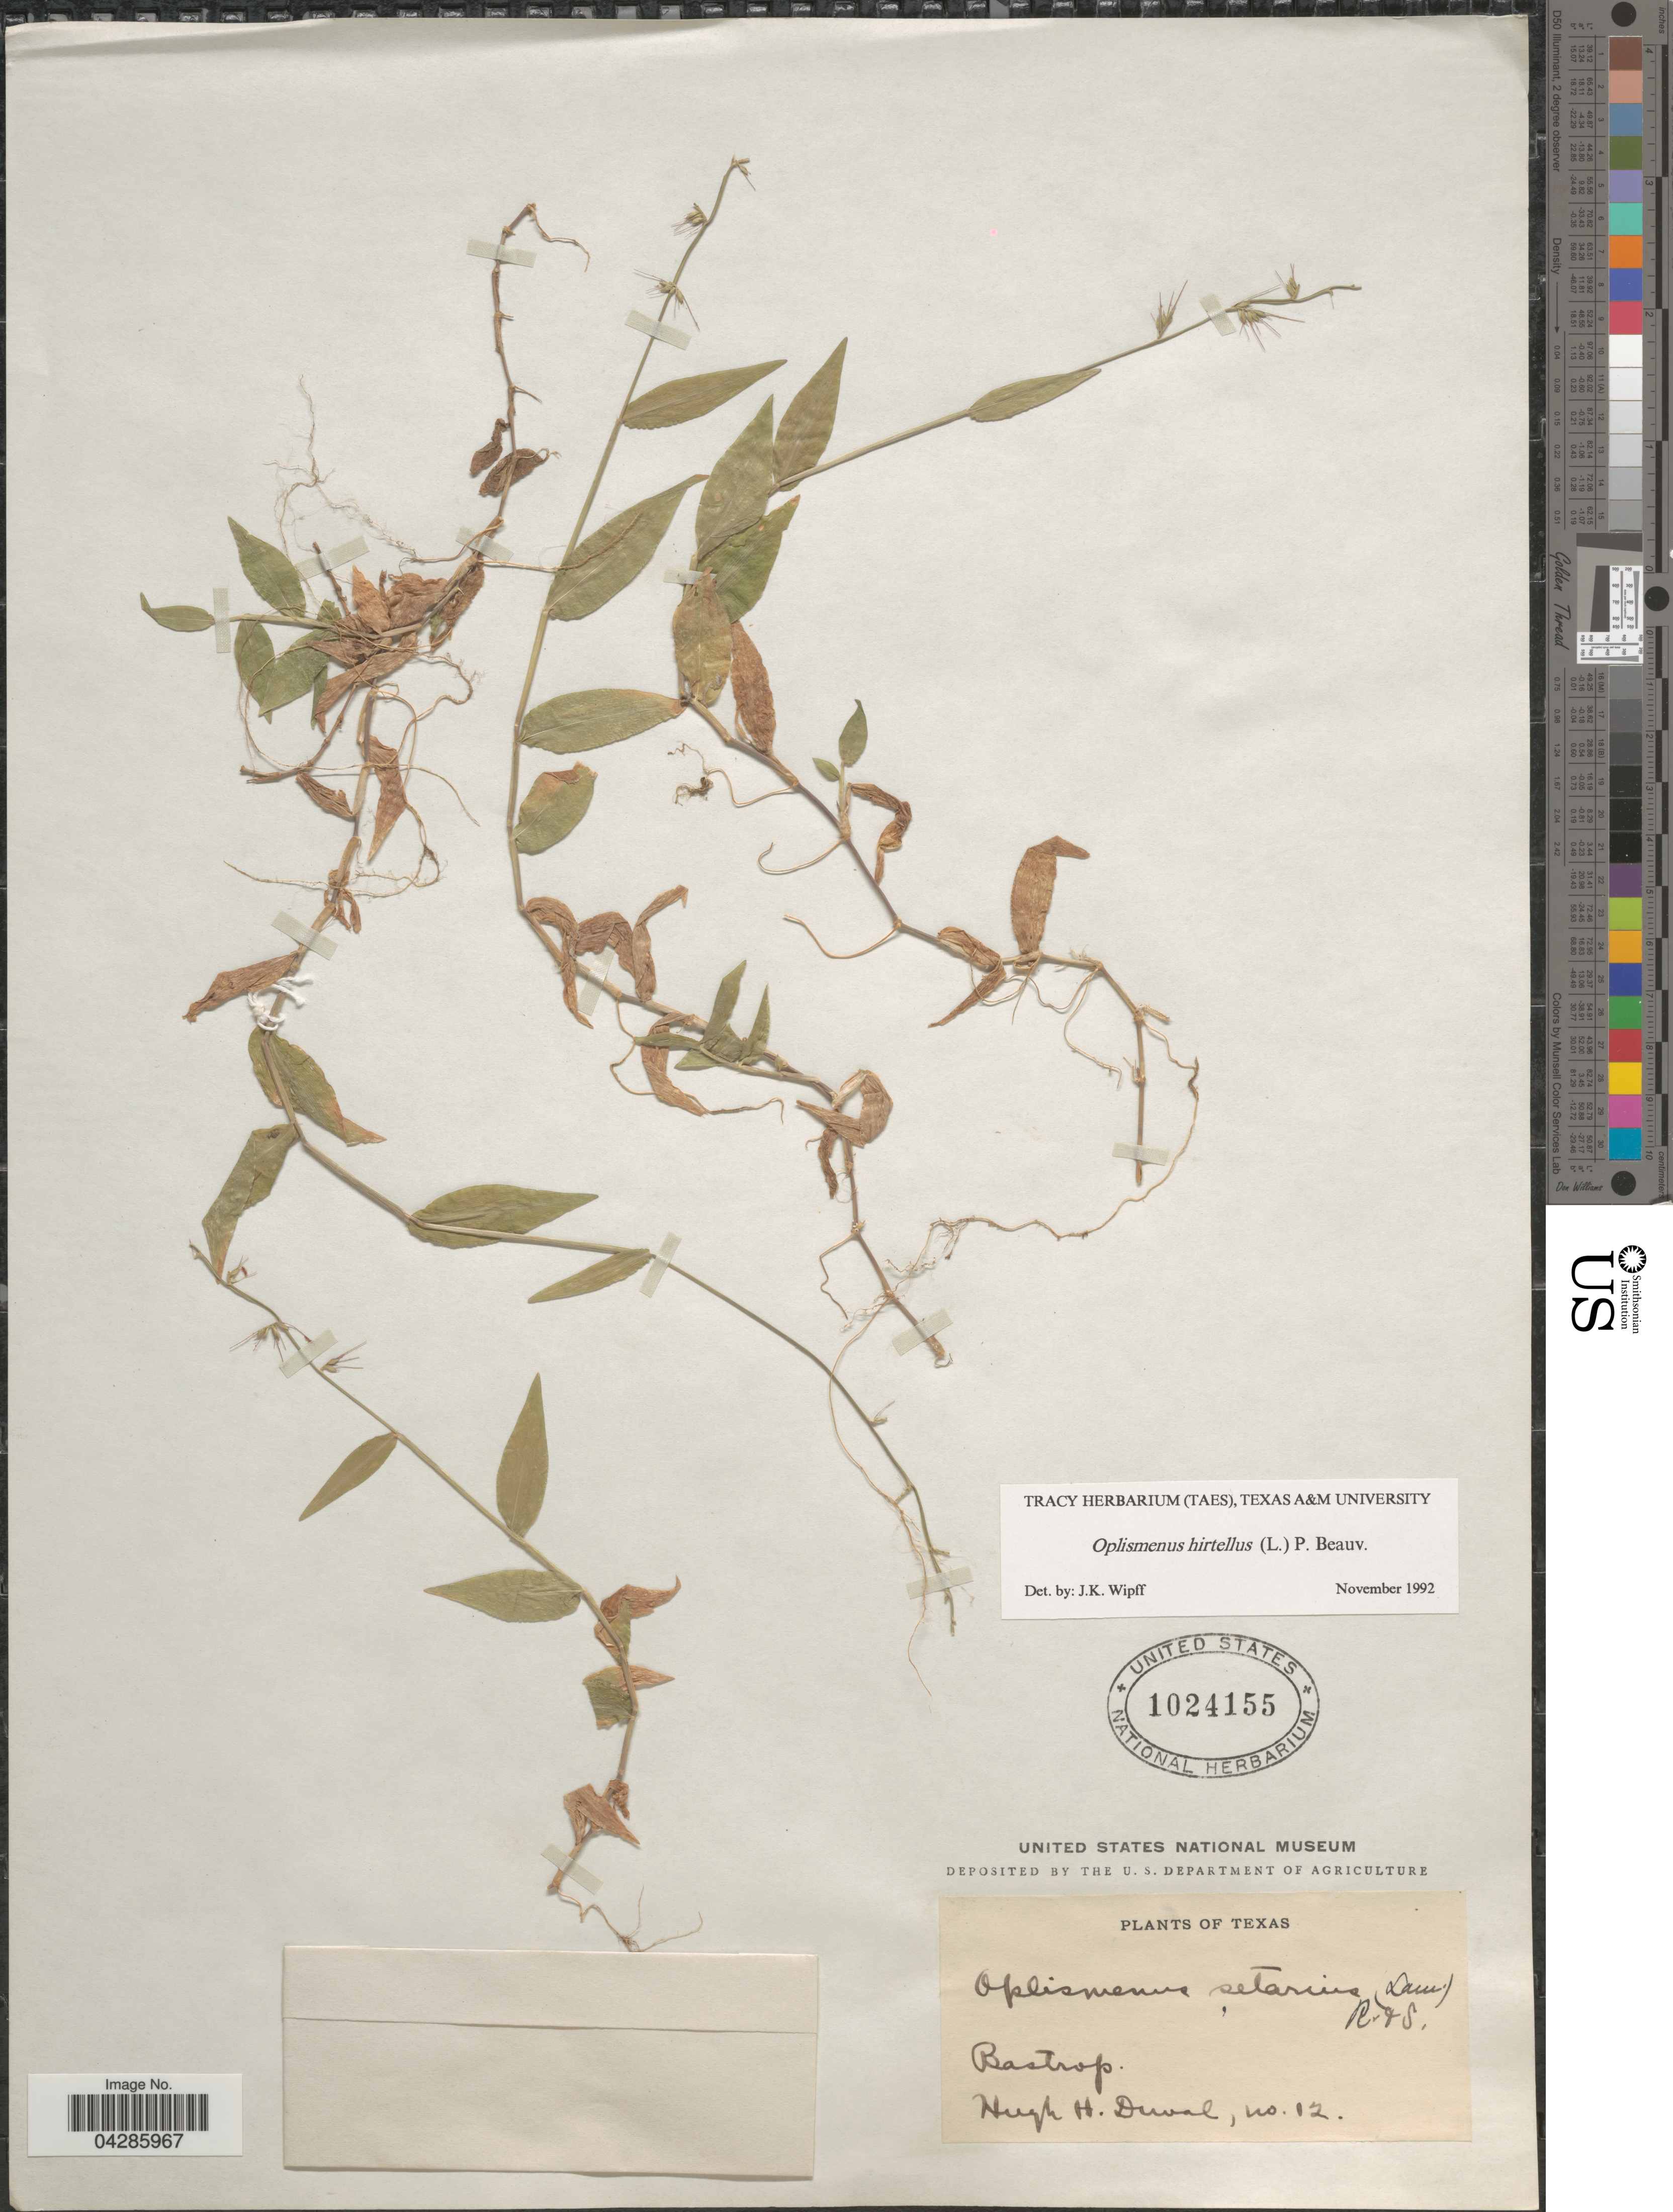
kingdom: Plantae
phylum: Tracheophyta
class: Liliopsida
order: Poales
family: Poaceae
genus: Oplismenus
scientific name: Oplismenus hirtellus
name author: (L.) P. Beauv.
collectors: H. Duval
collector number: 12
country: United States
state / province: Texas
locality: Bastrop.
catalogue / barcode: US 1024155